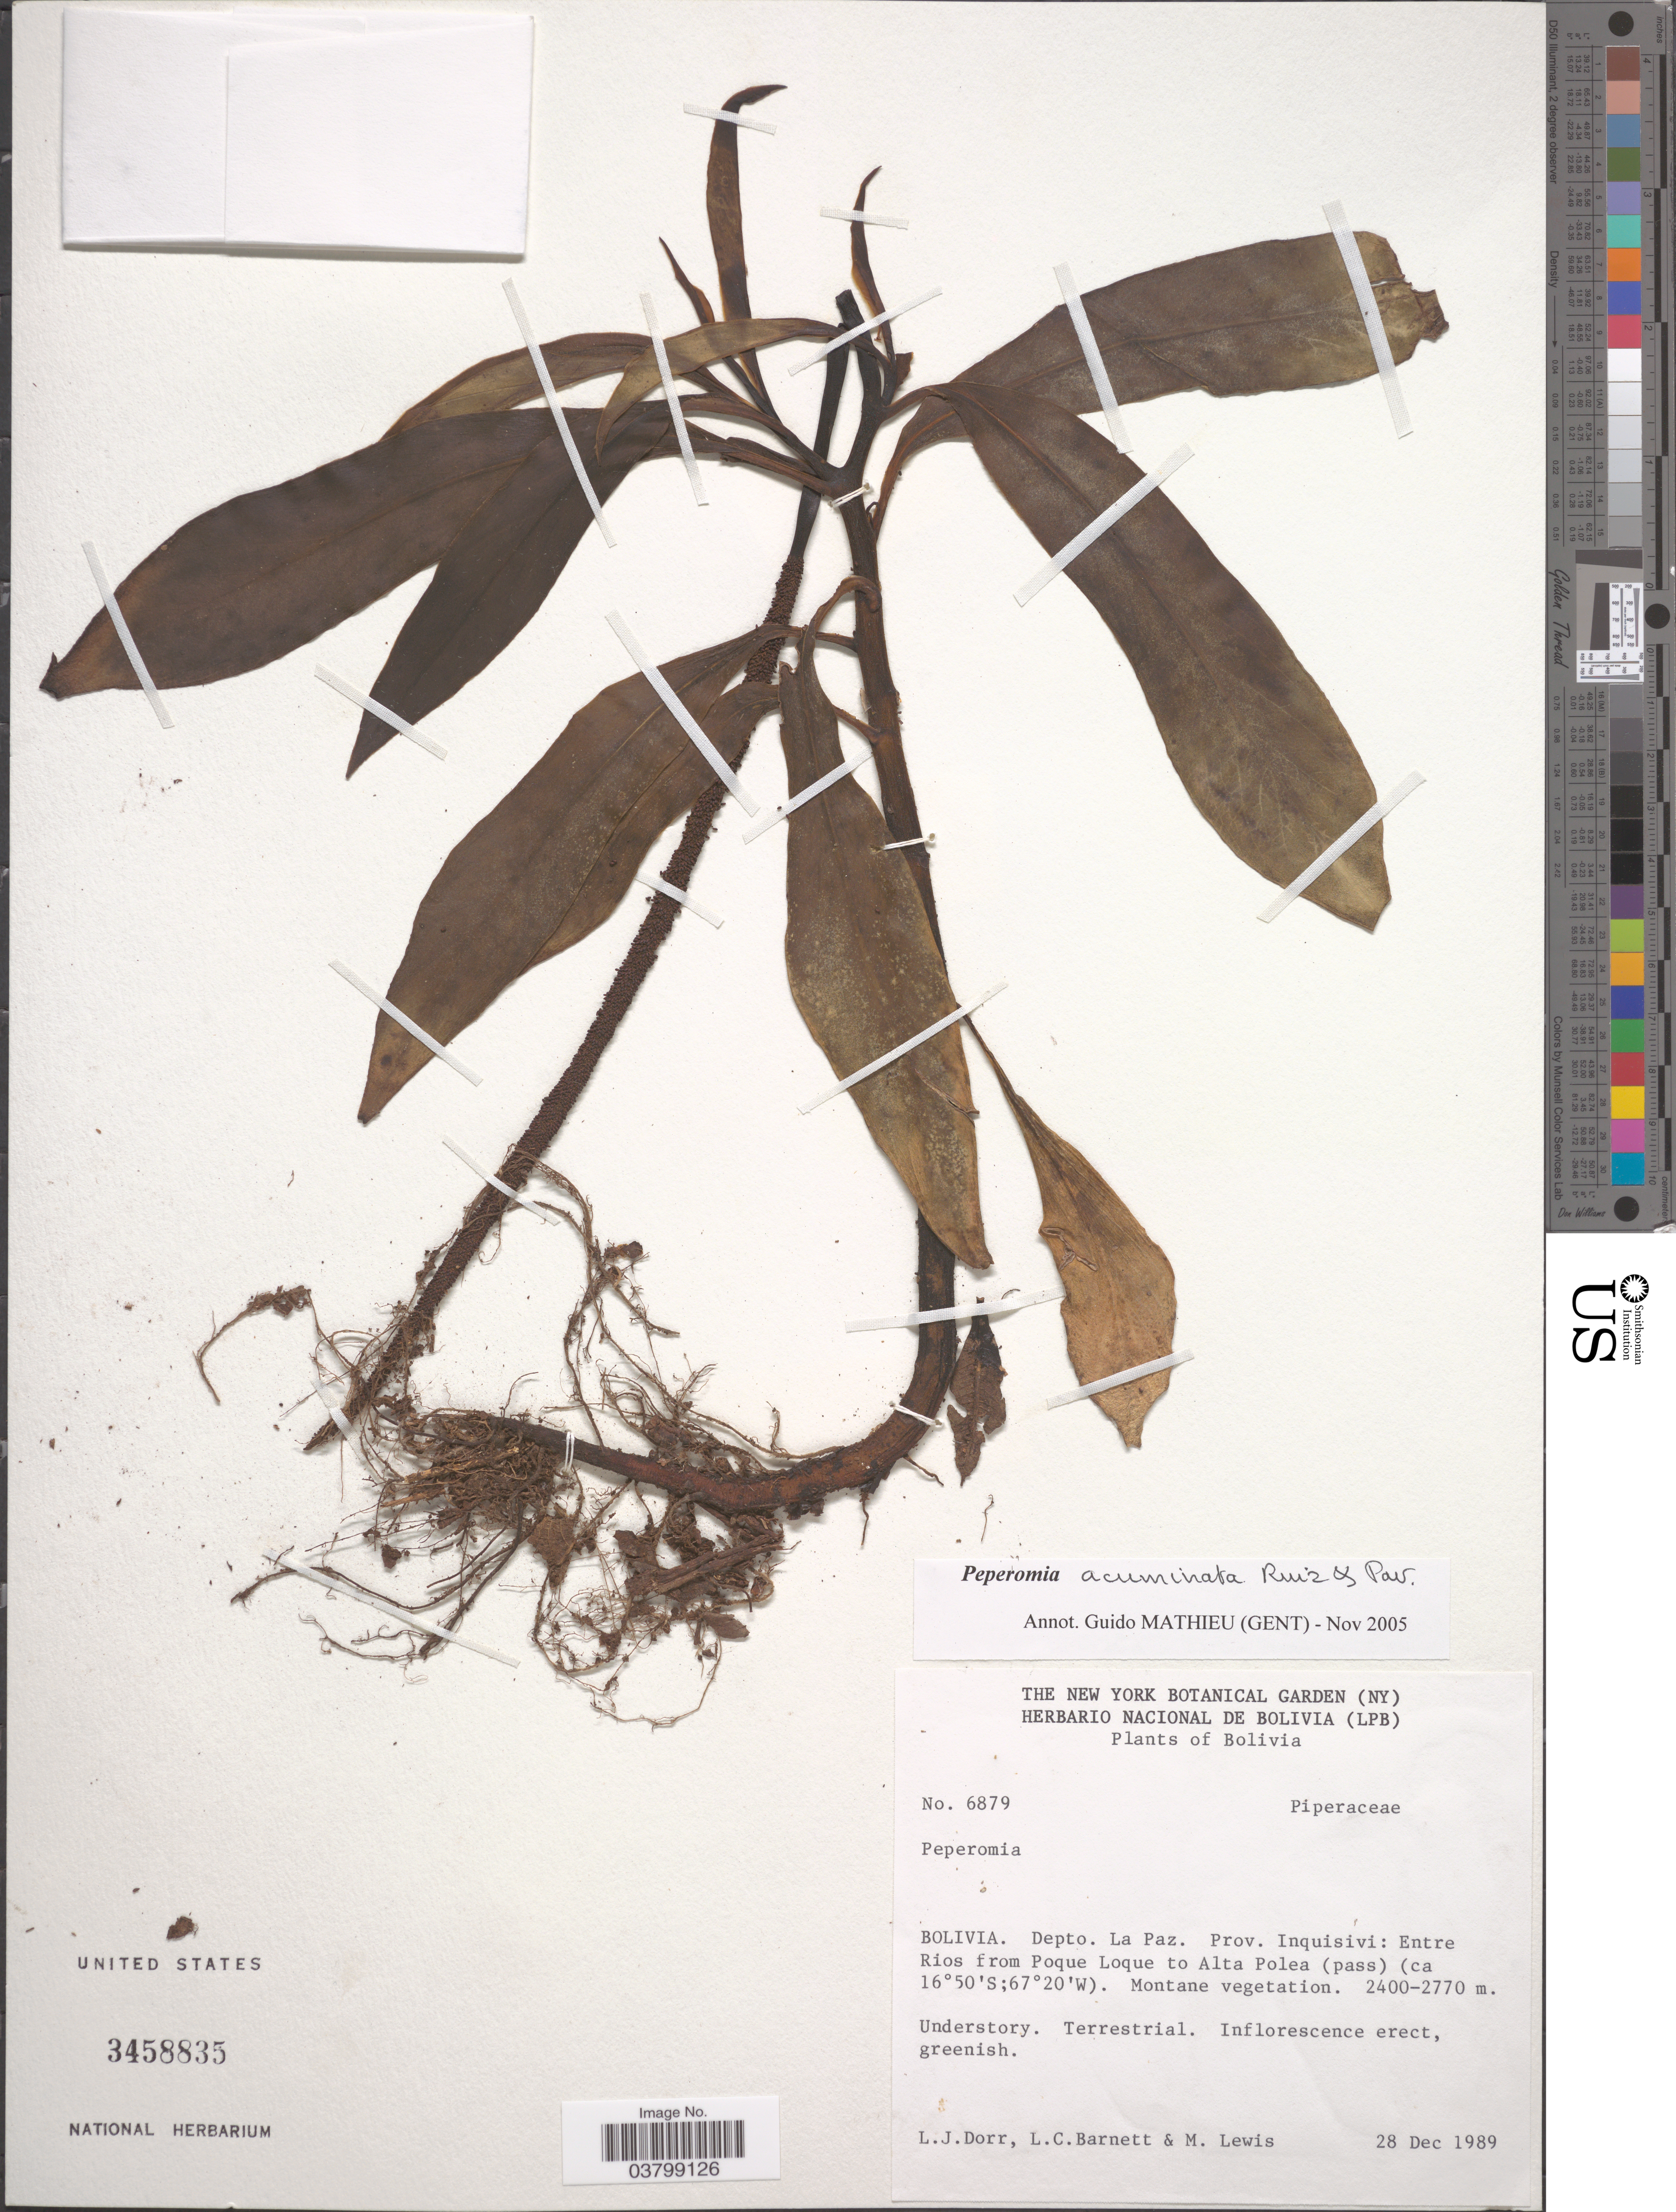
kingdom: Plantae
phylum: Tracheophyta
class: Magnoliopsida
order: Piperales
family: Piperaceae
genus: Peperomia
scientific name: Peperomia acuminata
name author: Ruiz & Pav.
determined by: Mathieu, Guido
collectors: L. J. Dorr, L. C. Barnett & M. Lewis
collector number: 6879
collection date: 1989-12-28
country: Bolivia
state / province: La Paz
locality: Depto. La Paz. Prov. Inquisivi: Entre Rios from Poque Loque to Alta Polea (pass). Montane vegetation.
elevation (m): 2400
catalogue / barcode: US 3458835